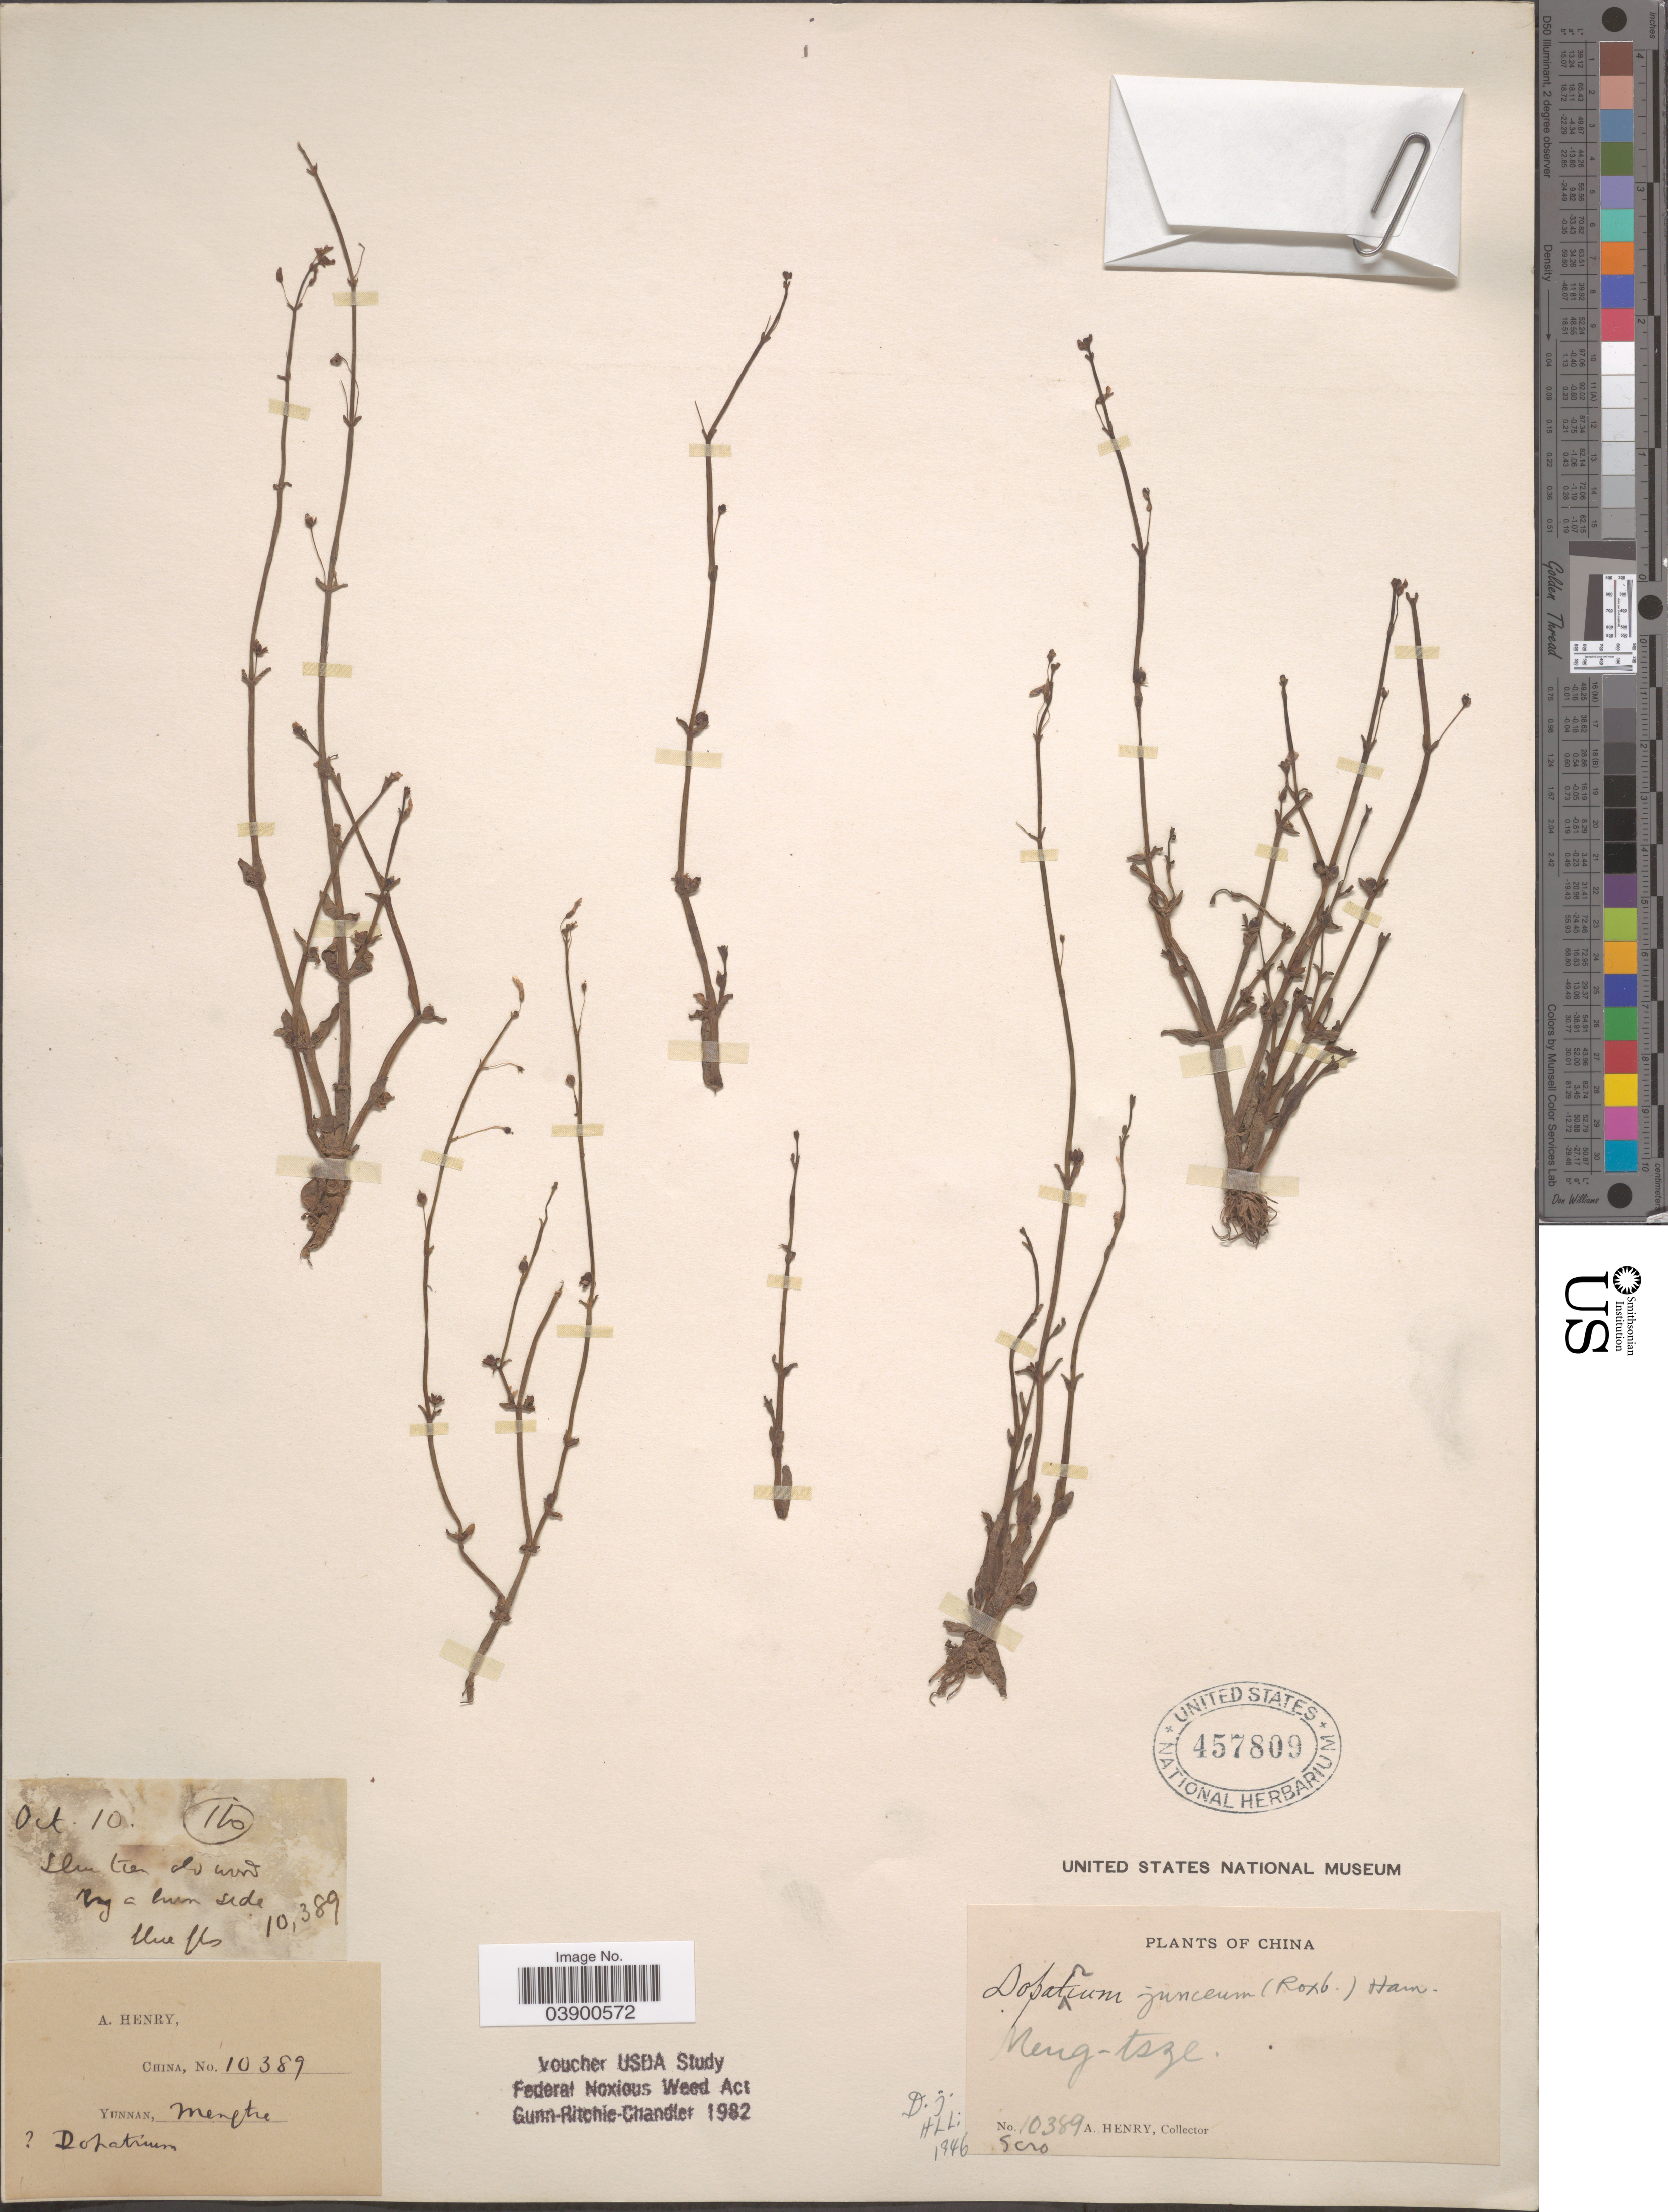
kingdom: Plantae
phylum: Tracheophyta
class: Magnoliopsida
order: Lamiales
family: Plantaginaceae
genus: Dopatrium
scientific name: Dopatrium junceum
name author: (Roxb.) Buch.-Ham. ex Benth.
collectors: A. Henry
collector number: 10389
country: China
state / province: Yunnan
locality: Meng-tsze.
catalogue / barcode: US 457809